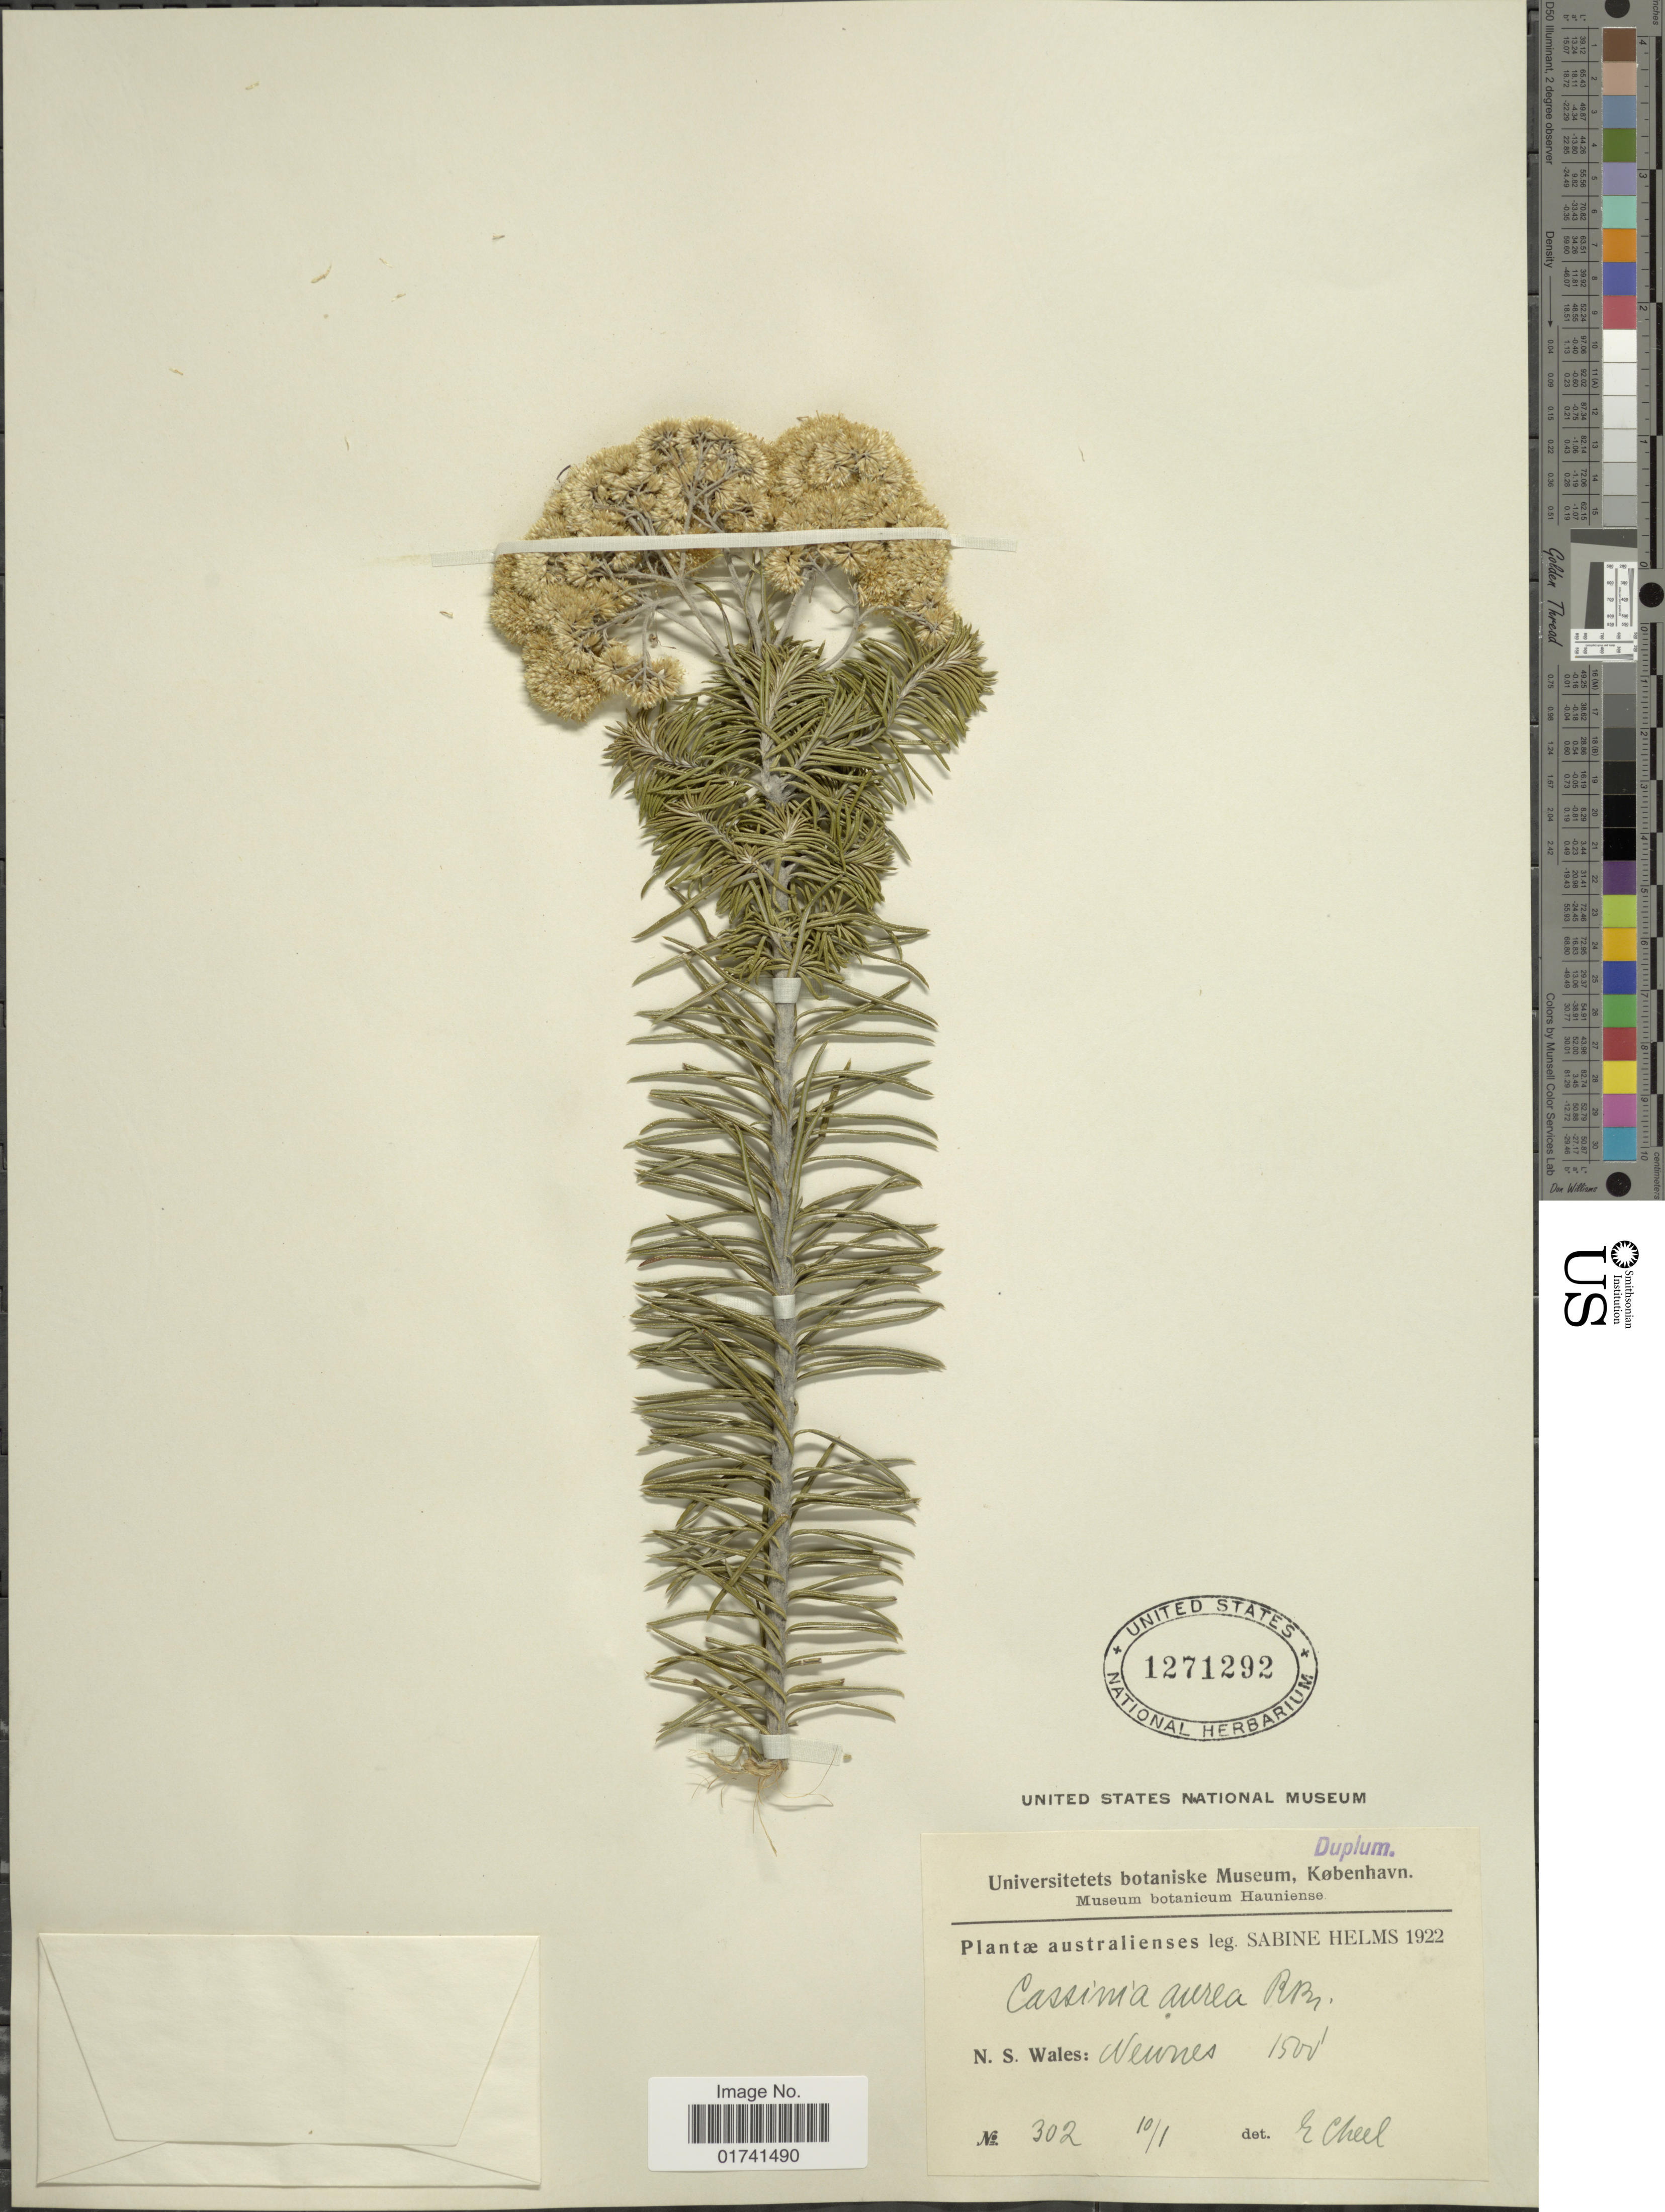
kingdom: Plantae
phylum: Tracheophyta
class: Magnoliopsida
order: Asterales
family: Asteraceae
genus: Cassinia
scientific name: Cassinia aurea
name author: R. Br.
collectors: S. Helms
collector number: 302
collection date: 1922-01-10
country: Australia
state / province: New South Wales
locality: Newnes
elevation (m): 457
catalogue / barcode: US 1271292